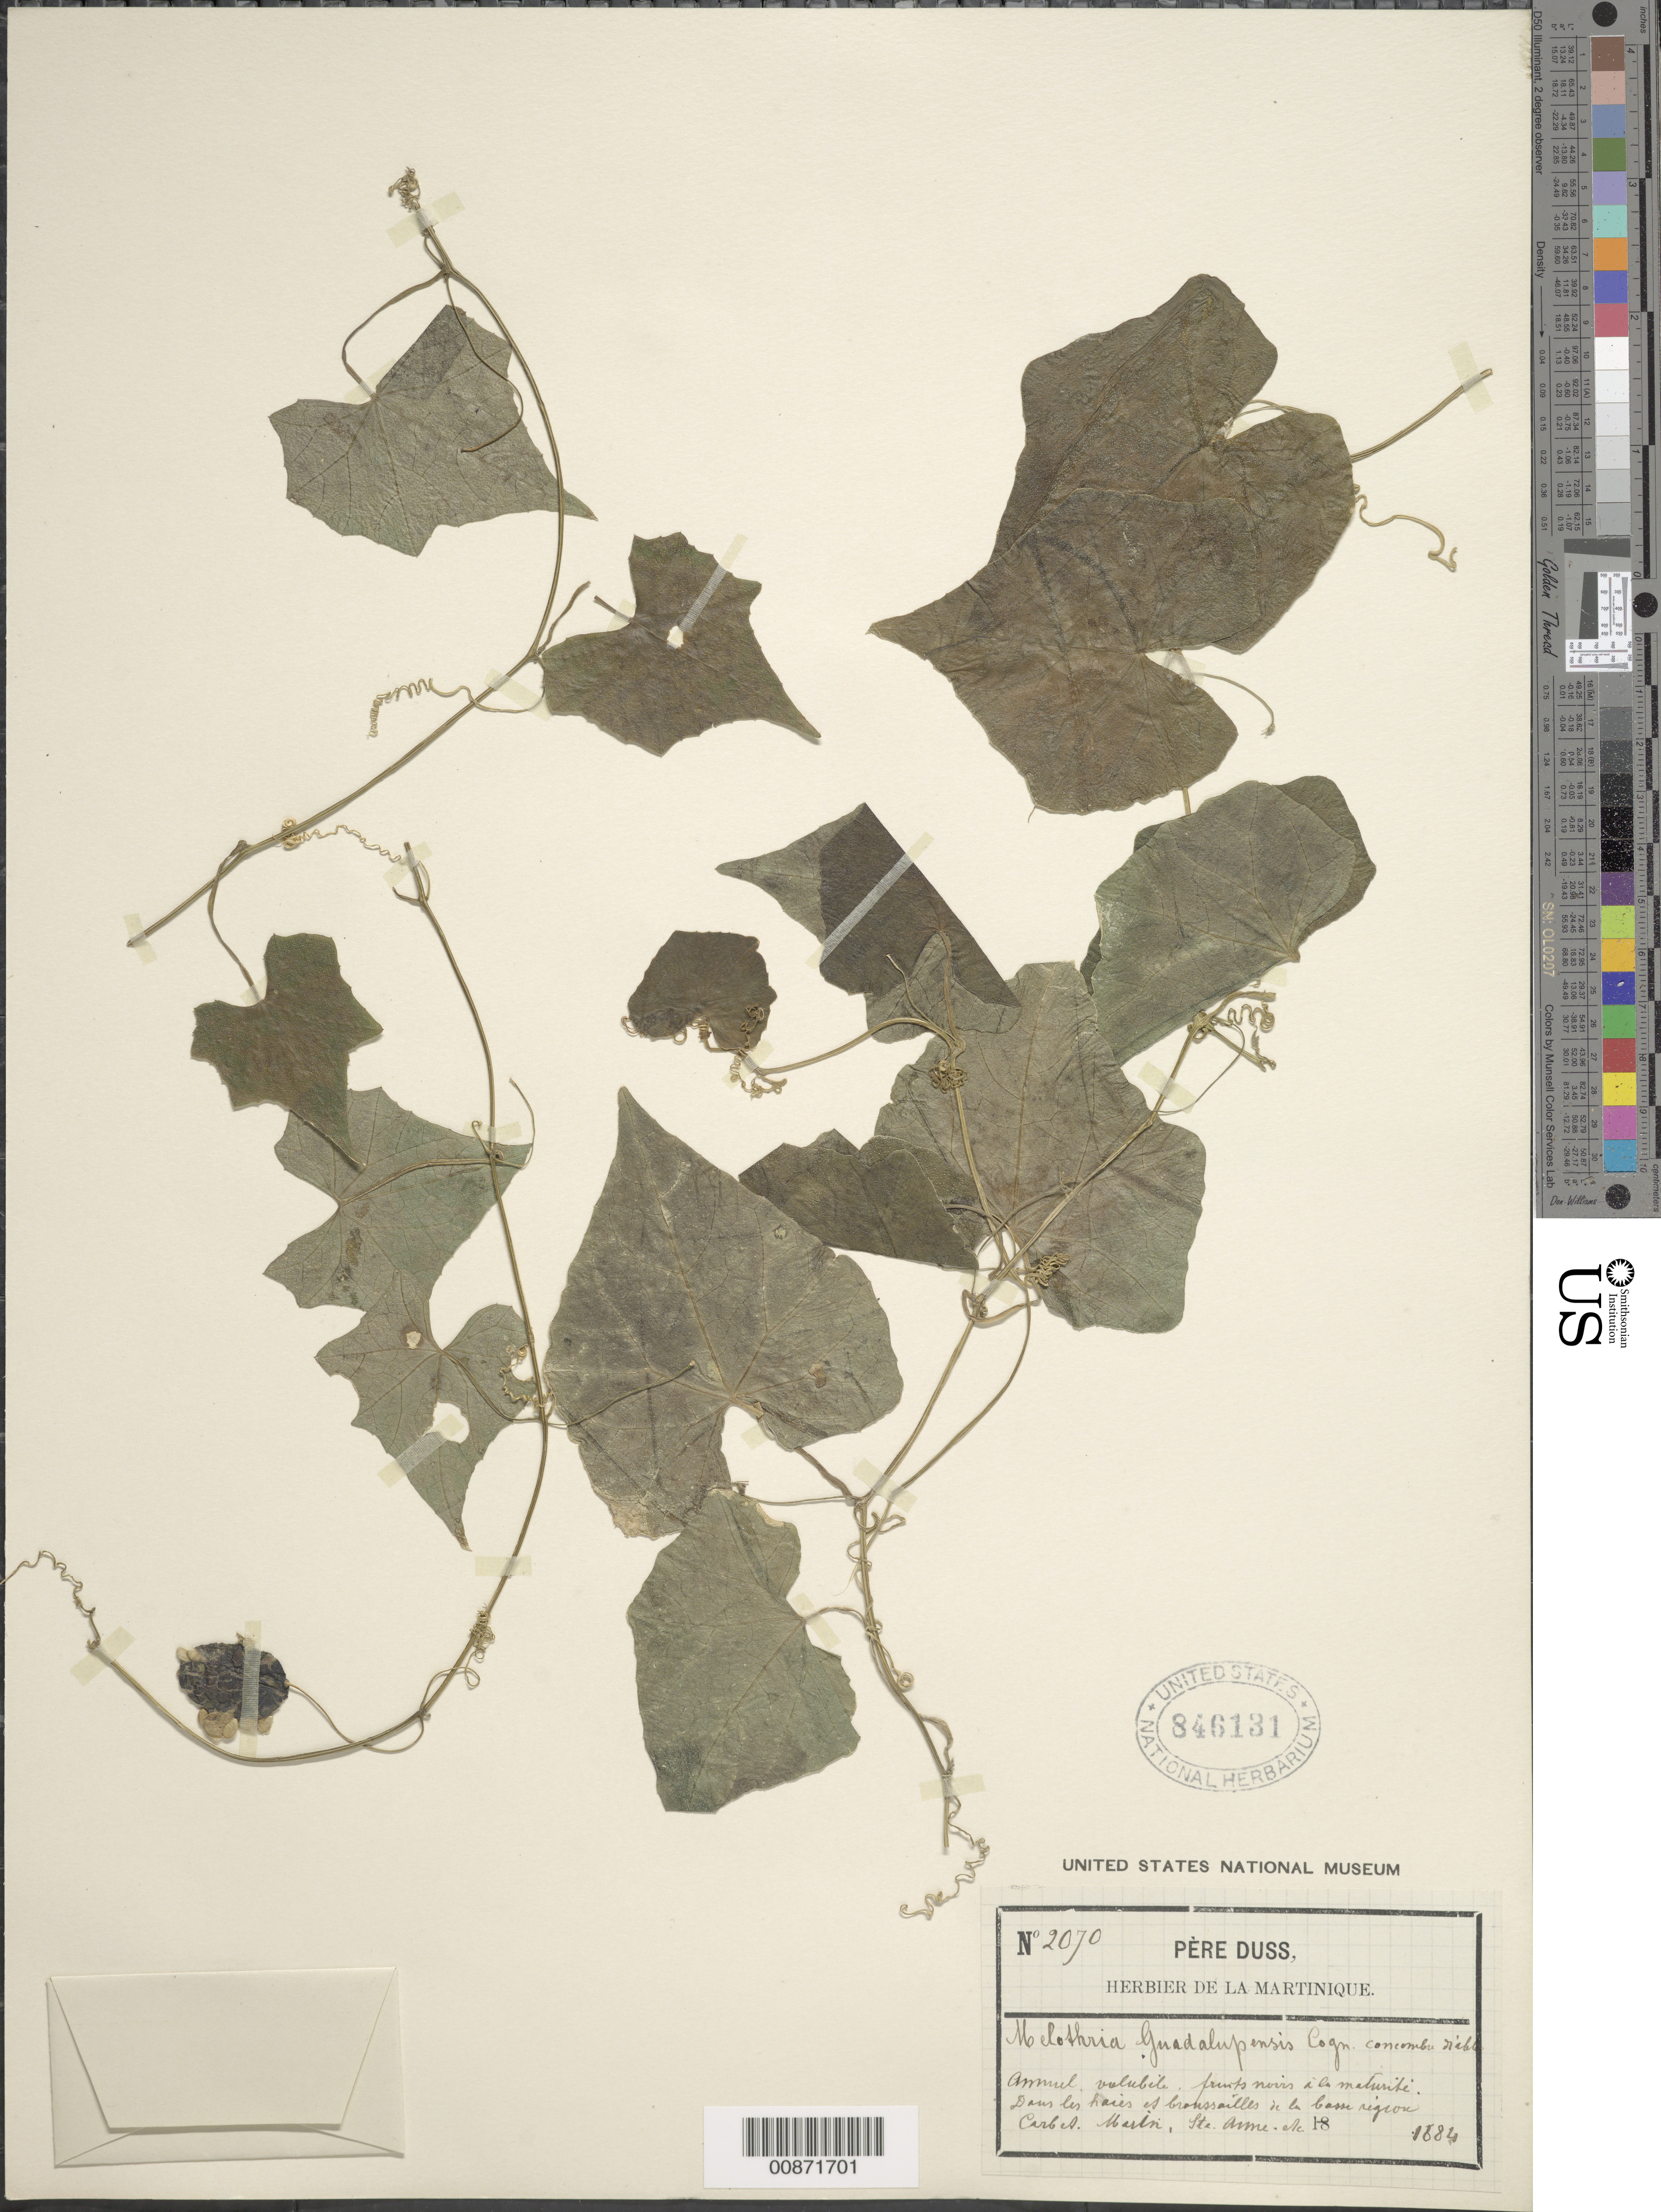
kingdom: Plantae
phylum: Tracheophyta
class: Magnoliopsida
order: Cucurbitales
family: Cucurbitaceae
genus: Melothria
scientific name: Melothria pendula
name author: L.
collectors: Père Duss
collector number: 2070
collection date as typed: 1884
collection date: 1884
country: Martinique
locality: Carbet (sp?), Ste. Anne, etc.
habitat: Dans les haies et broussailles de la basse règion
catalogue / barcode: US 846131